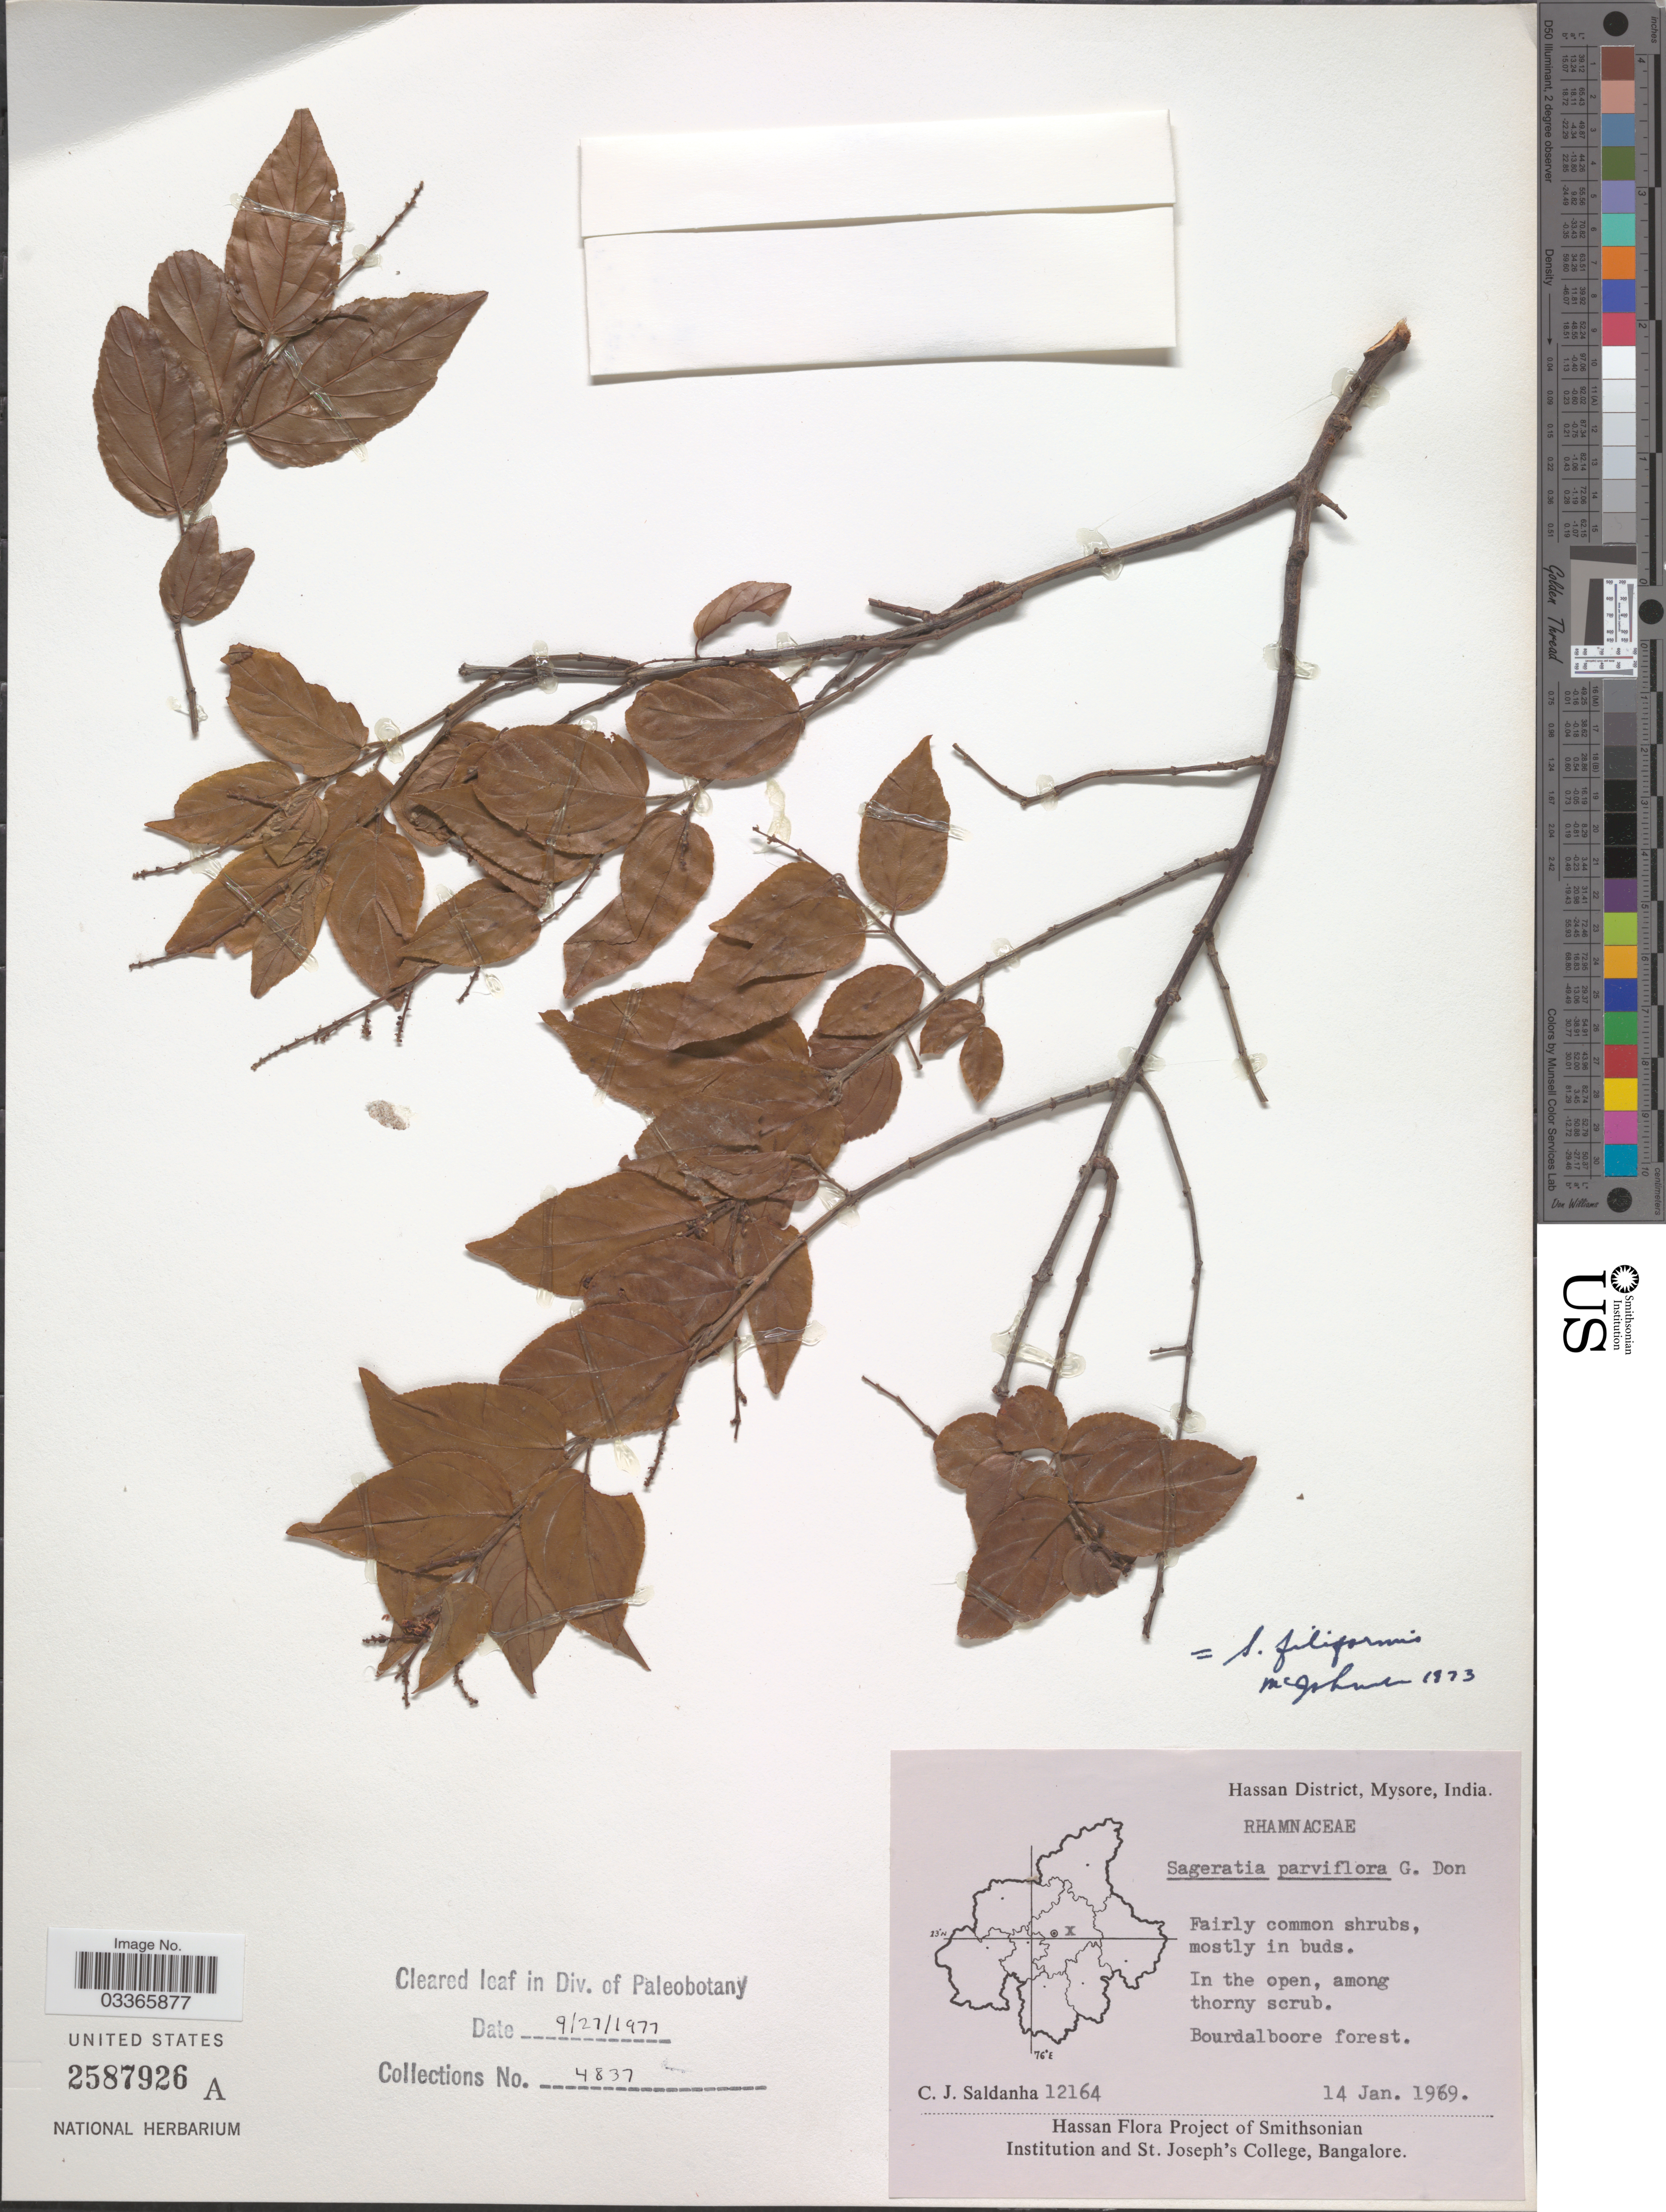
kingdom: Plantae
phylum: Tracheophyta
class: Magnoliopsida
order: Rosales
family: Rhamnaceae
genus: Sageretia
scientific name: Sageretia filiformis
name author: (Roth) G. Don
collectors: C. J. Saldanha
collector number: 12164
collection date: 1969-01-14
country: India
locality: Hassan District, Mysore. Bourdalboore forest.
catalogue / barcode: US 2587926A